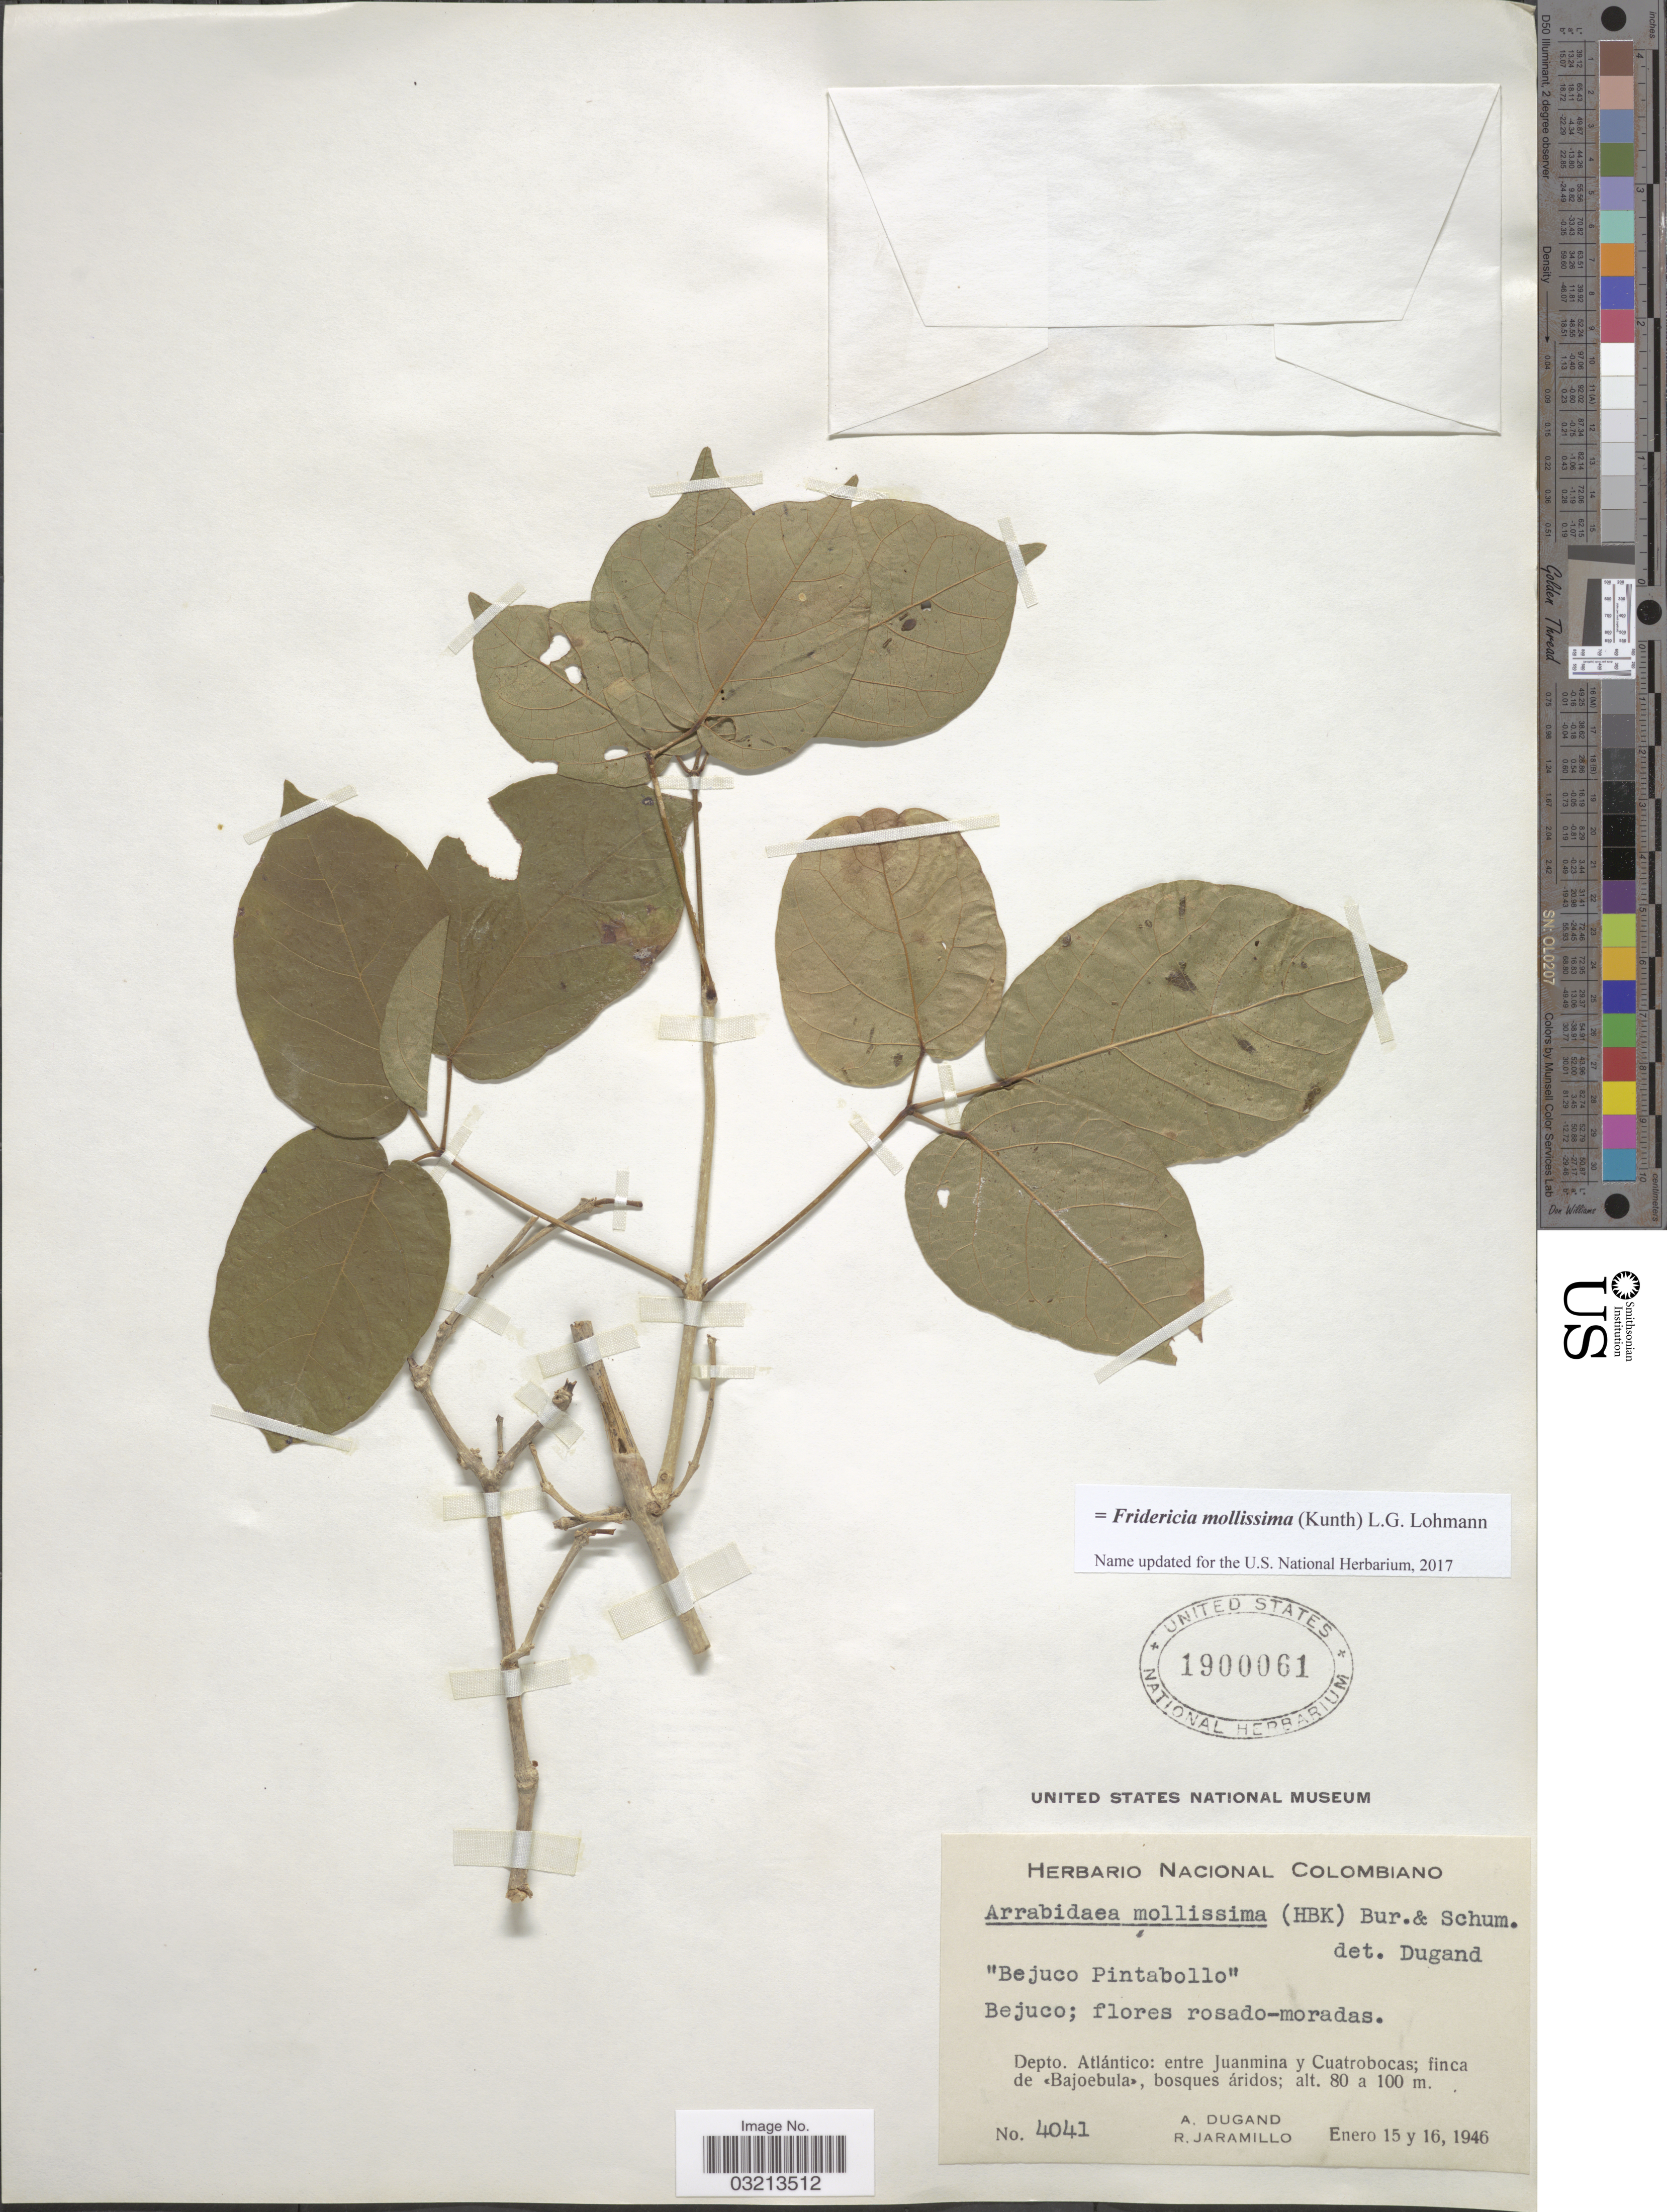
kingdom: Plantae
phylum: Tracheophyta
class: Magnoliopsida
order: Lamiales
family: Bignoniaceae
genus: Fridericia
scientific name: Fridericia mollissima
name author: (Kunth) L.G. Lohmann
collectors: A. Dugand & R. Jaramillo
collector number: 4041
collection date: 1946-01-15/1946-01-16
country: Colombia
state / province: Atlántico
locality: Depto. Atlántico: entre Juanmina y Cuatrobocas; finca de Bajoebula.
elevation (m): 80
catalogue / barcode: US 1900061